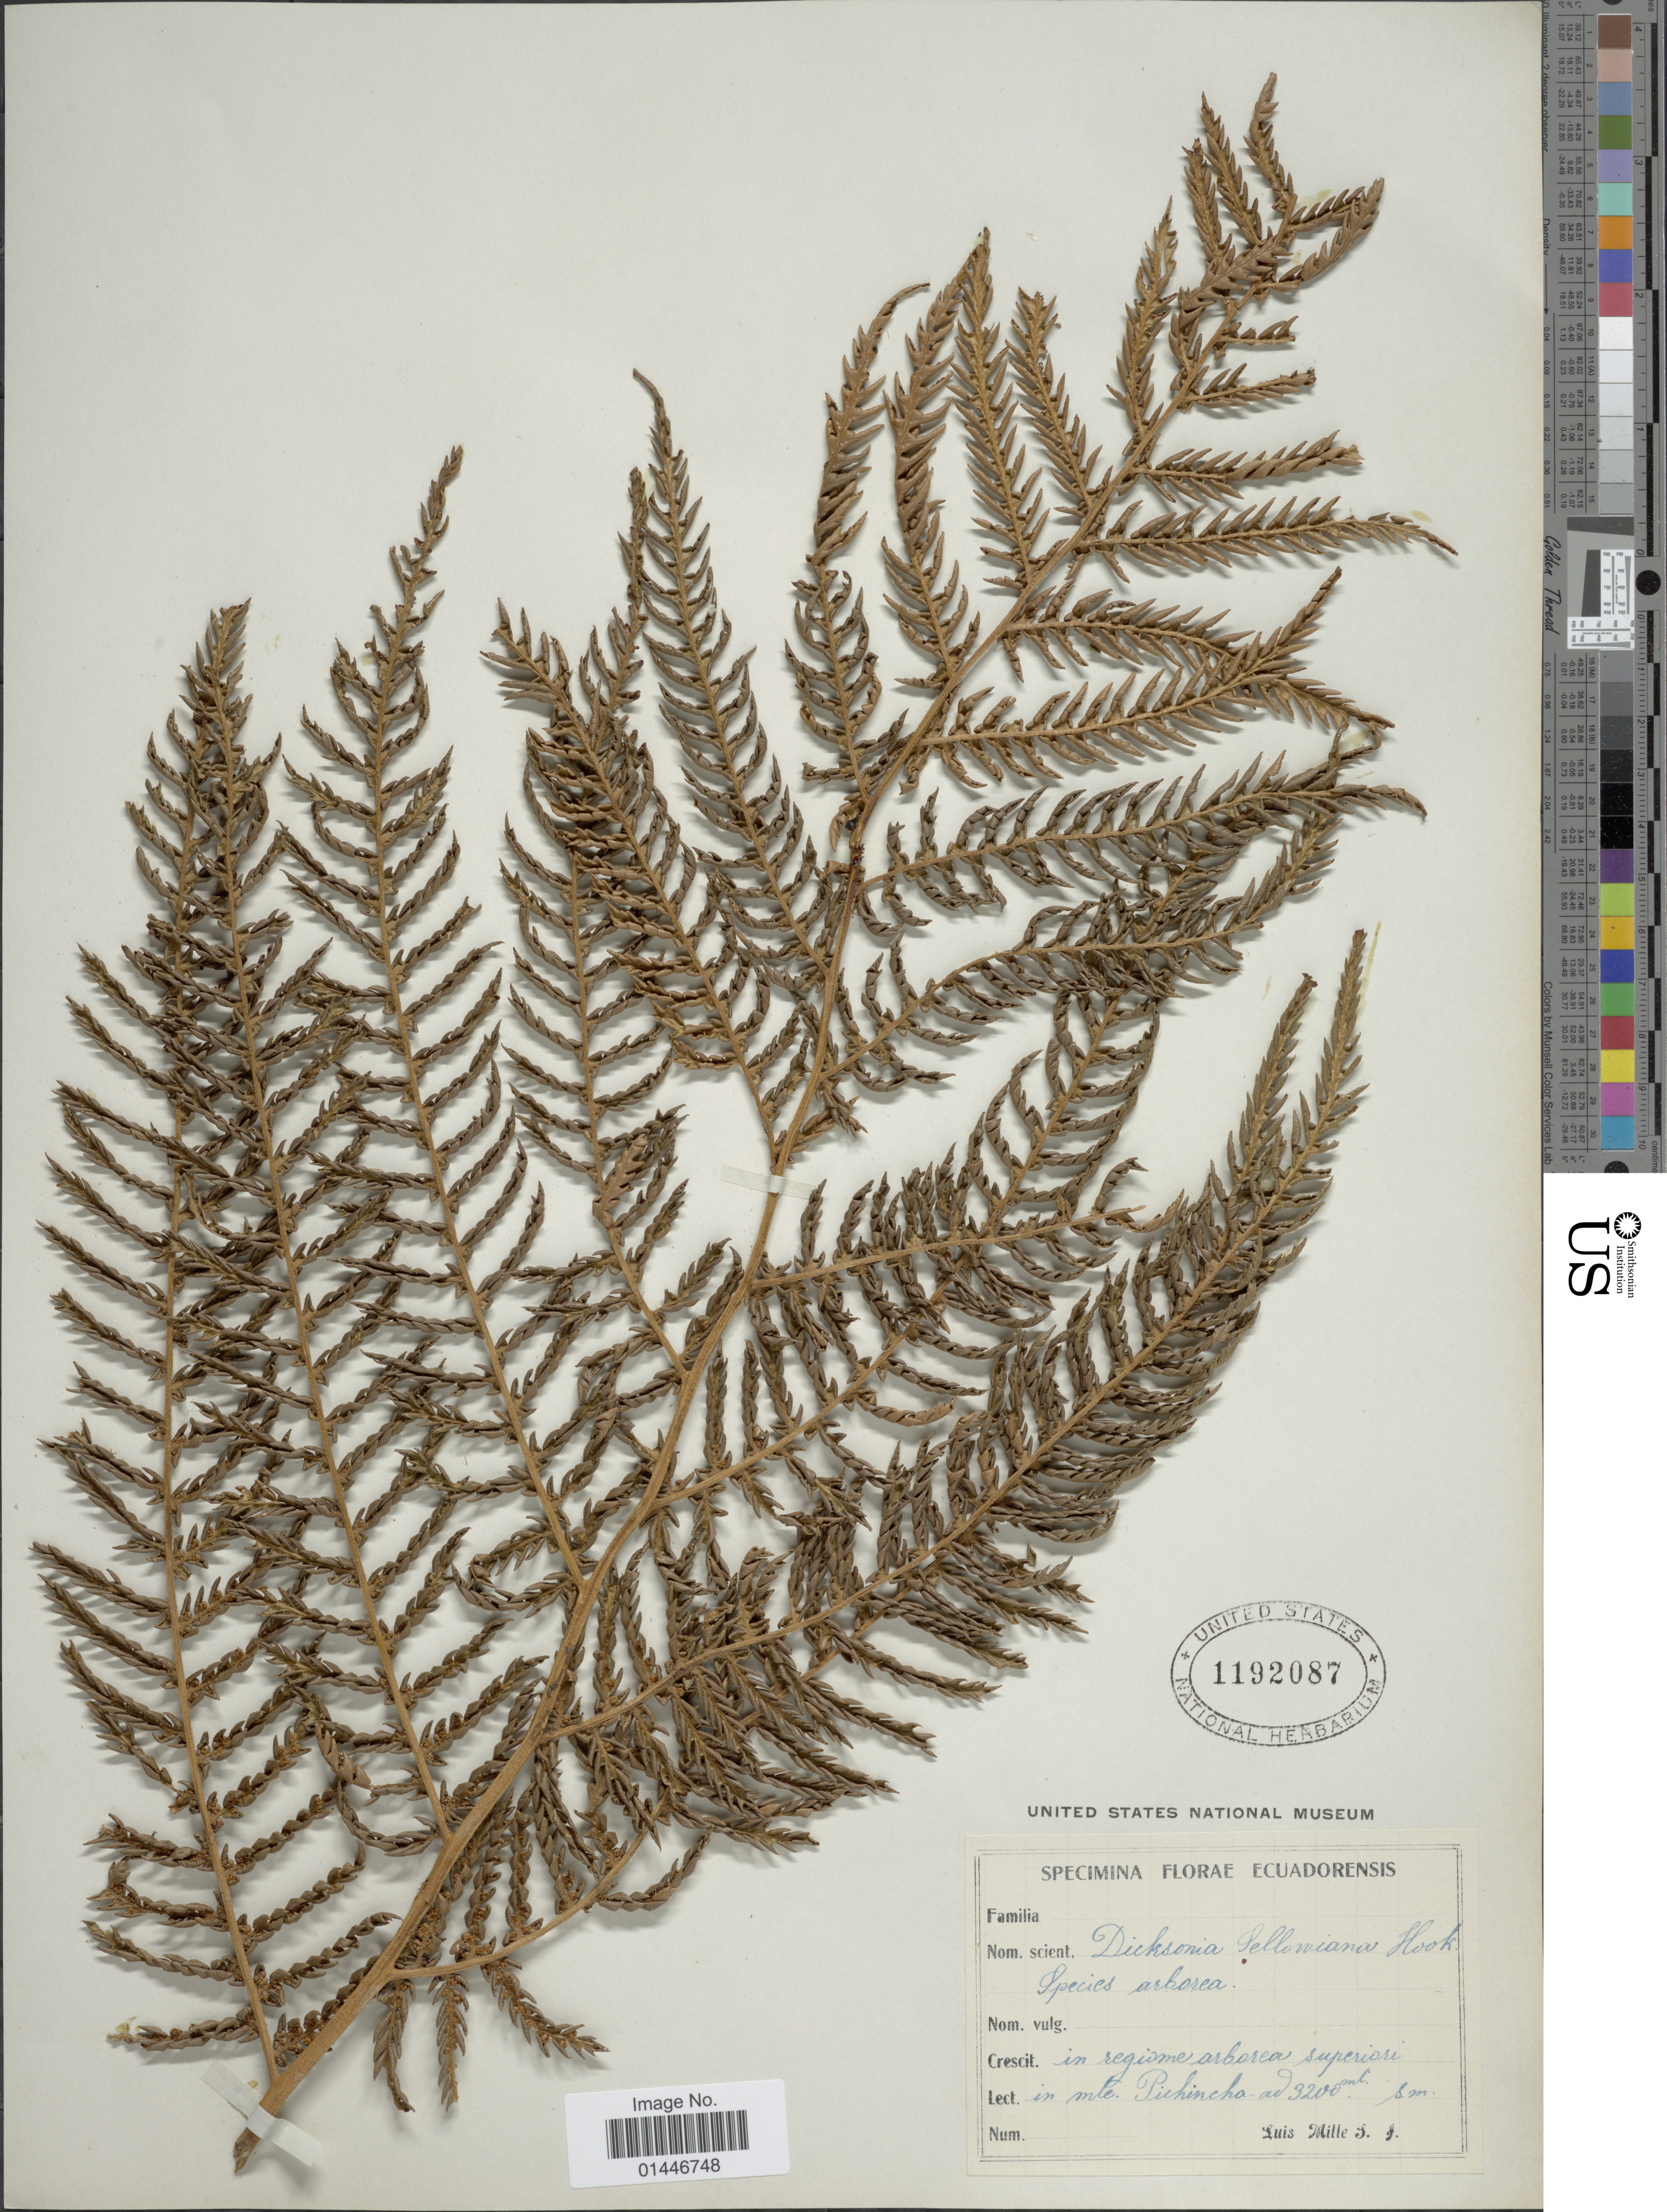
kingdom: Plantae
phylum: Tracheophyta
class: Polypodiopsida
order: Cyatheales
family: Dicksoniaceae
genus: Dicksonia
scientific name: Dicksonia karsteniana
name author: Klotzsch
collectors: L. Mille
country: Ecuador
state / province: Pichincha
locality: Mte. Pichincha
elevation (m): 3200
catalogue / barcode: US 1192087